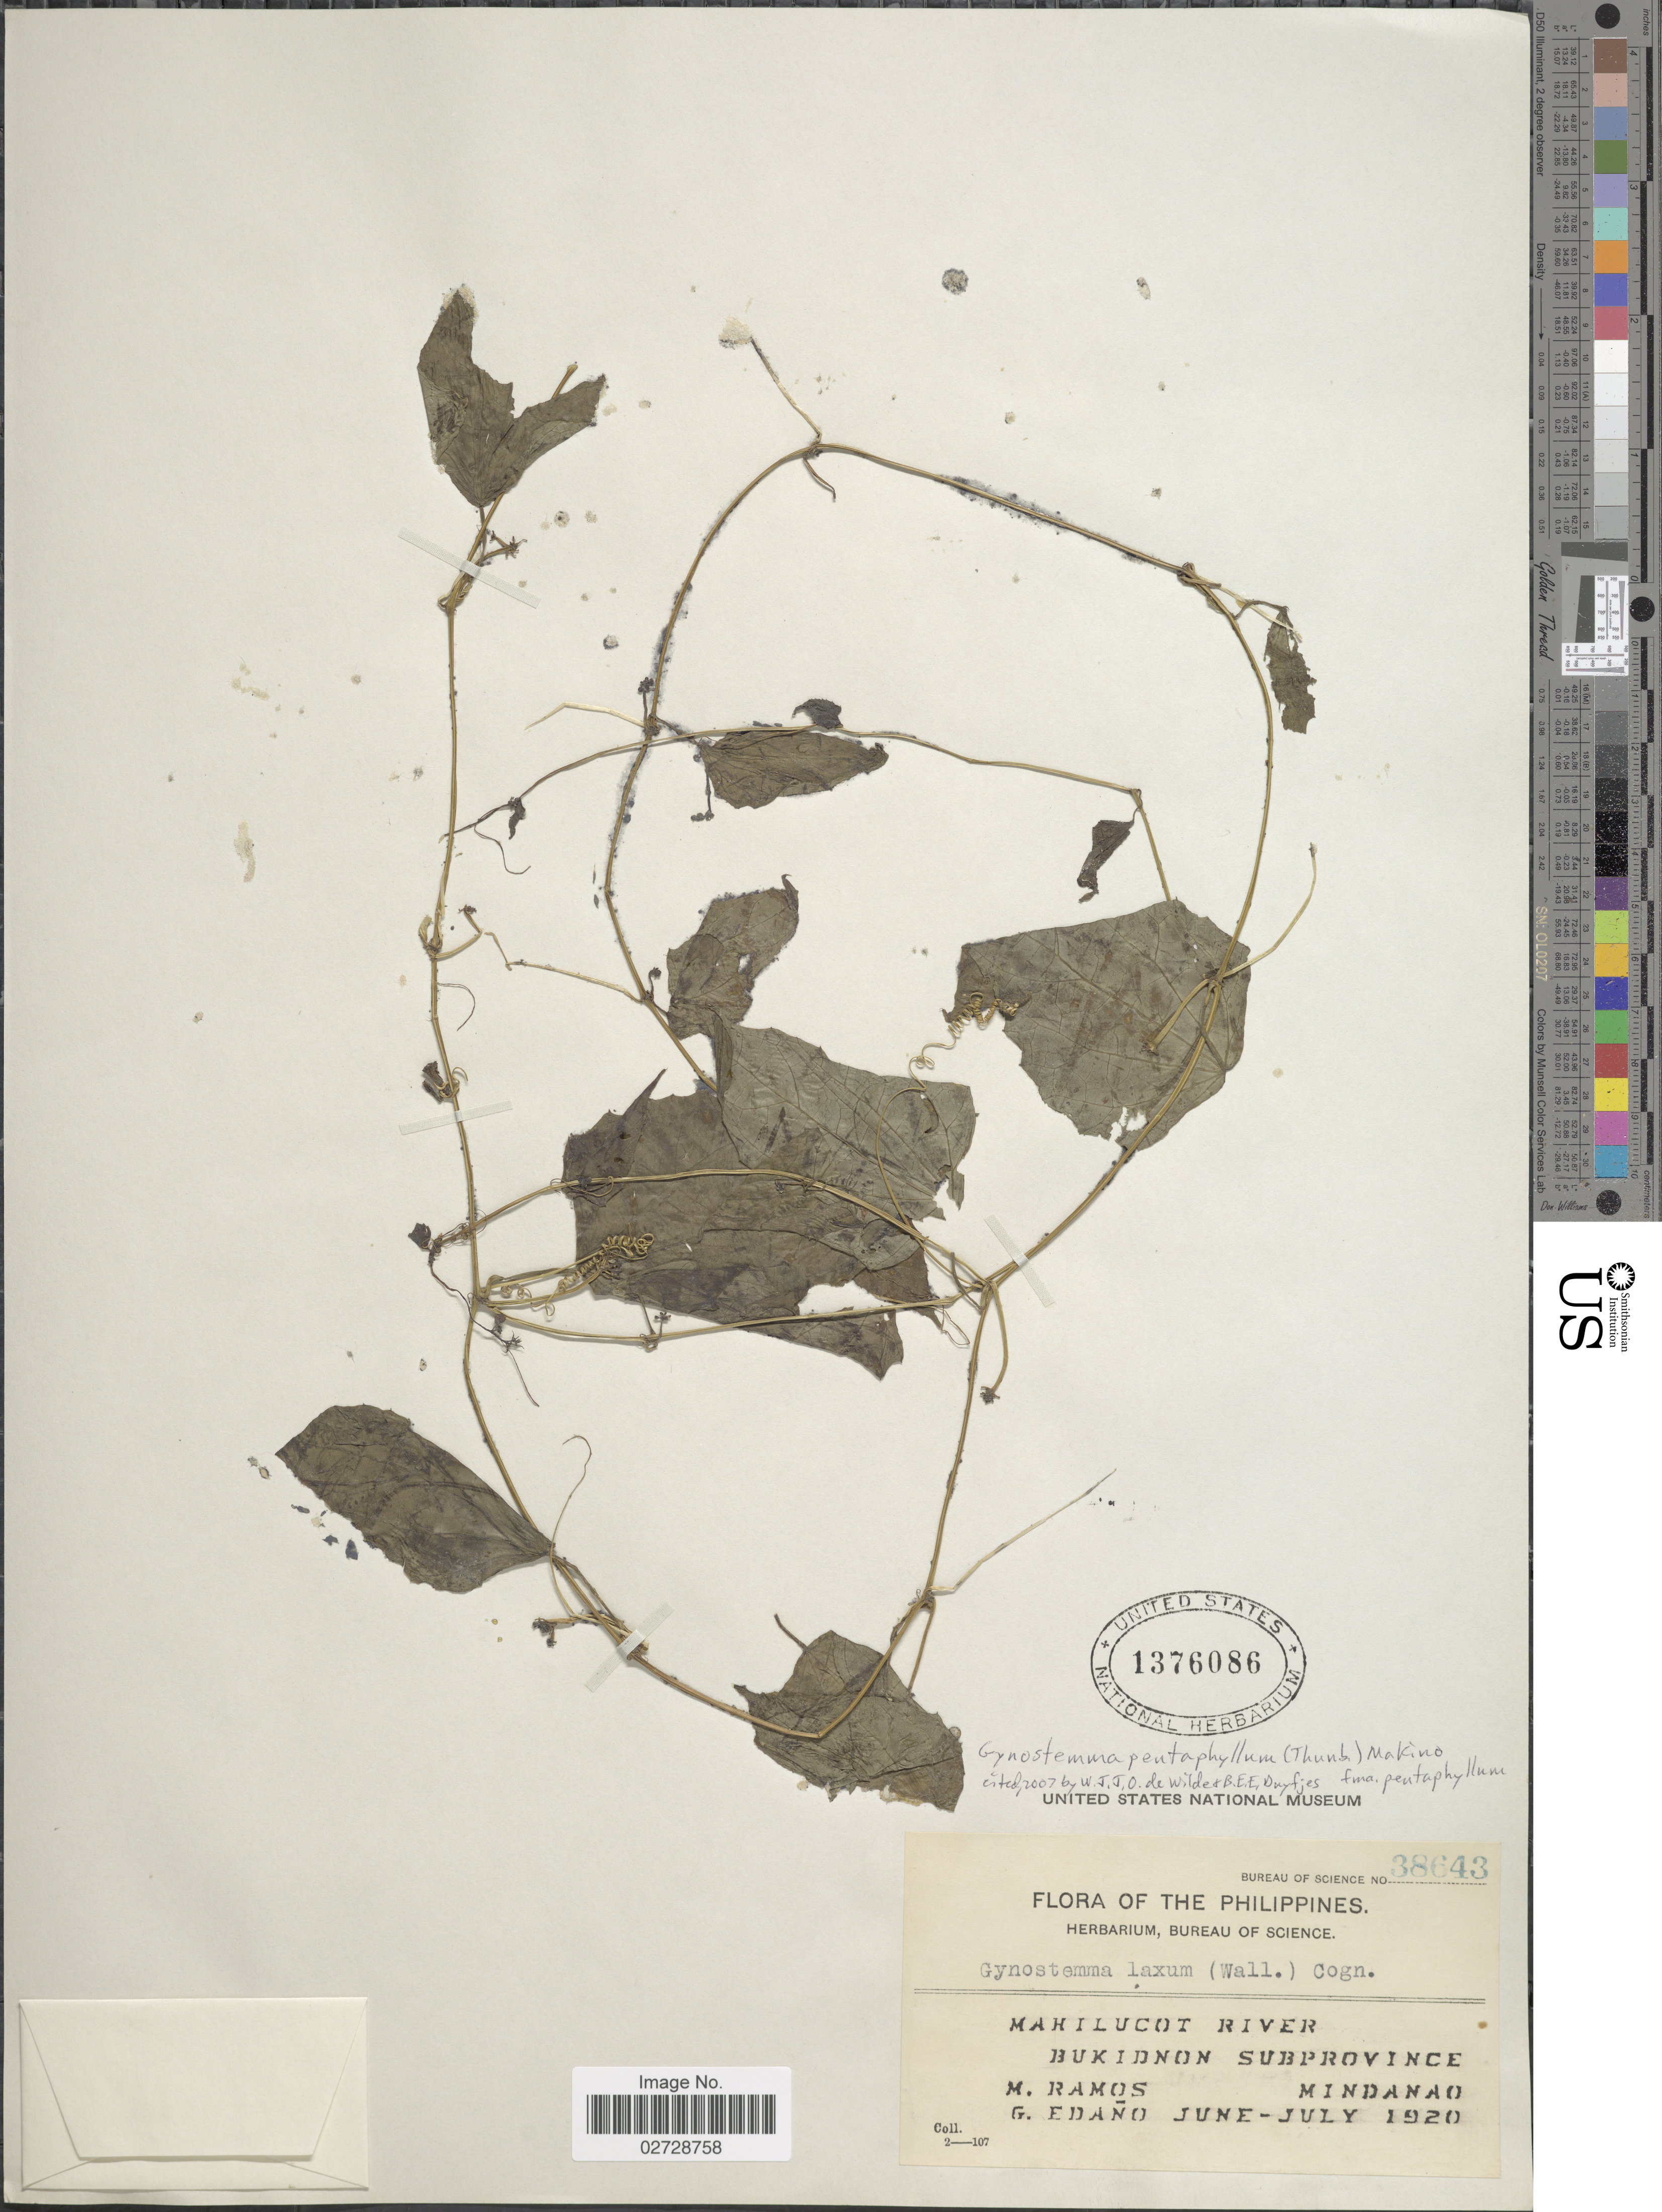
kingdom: Plantae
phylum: Tracheophyta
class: Magnoliopsida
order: Cucurbitales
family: Cucurbitaceae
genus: Gynostemma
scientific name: Gynostemma pentaphyllum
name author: (Thunb.) Makino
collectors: M. Ramos & G. Edaño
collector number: Bureau of Science38643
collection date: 1920-06/1920-07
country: Philippines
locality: Mahilucot River. Bukidnon Subprovince. Mindanao.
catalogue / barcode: US 1376086